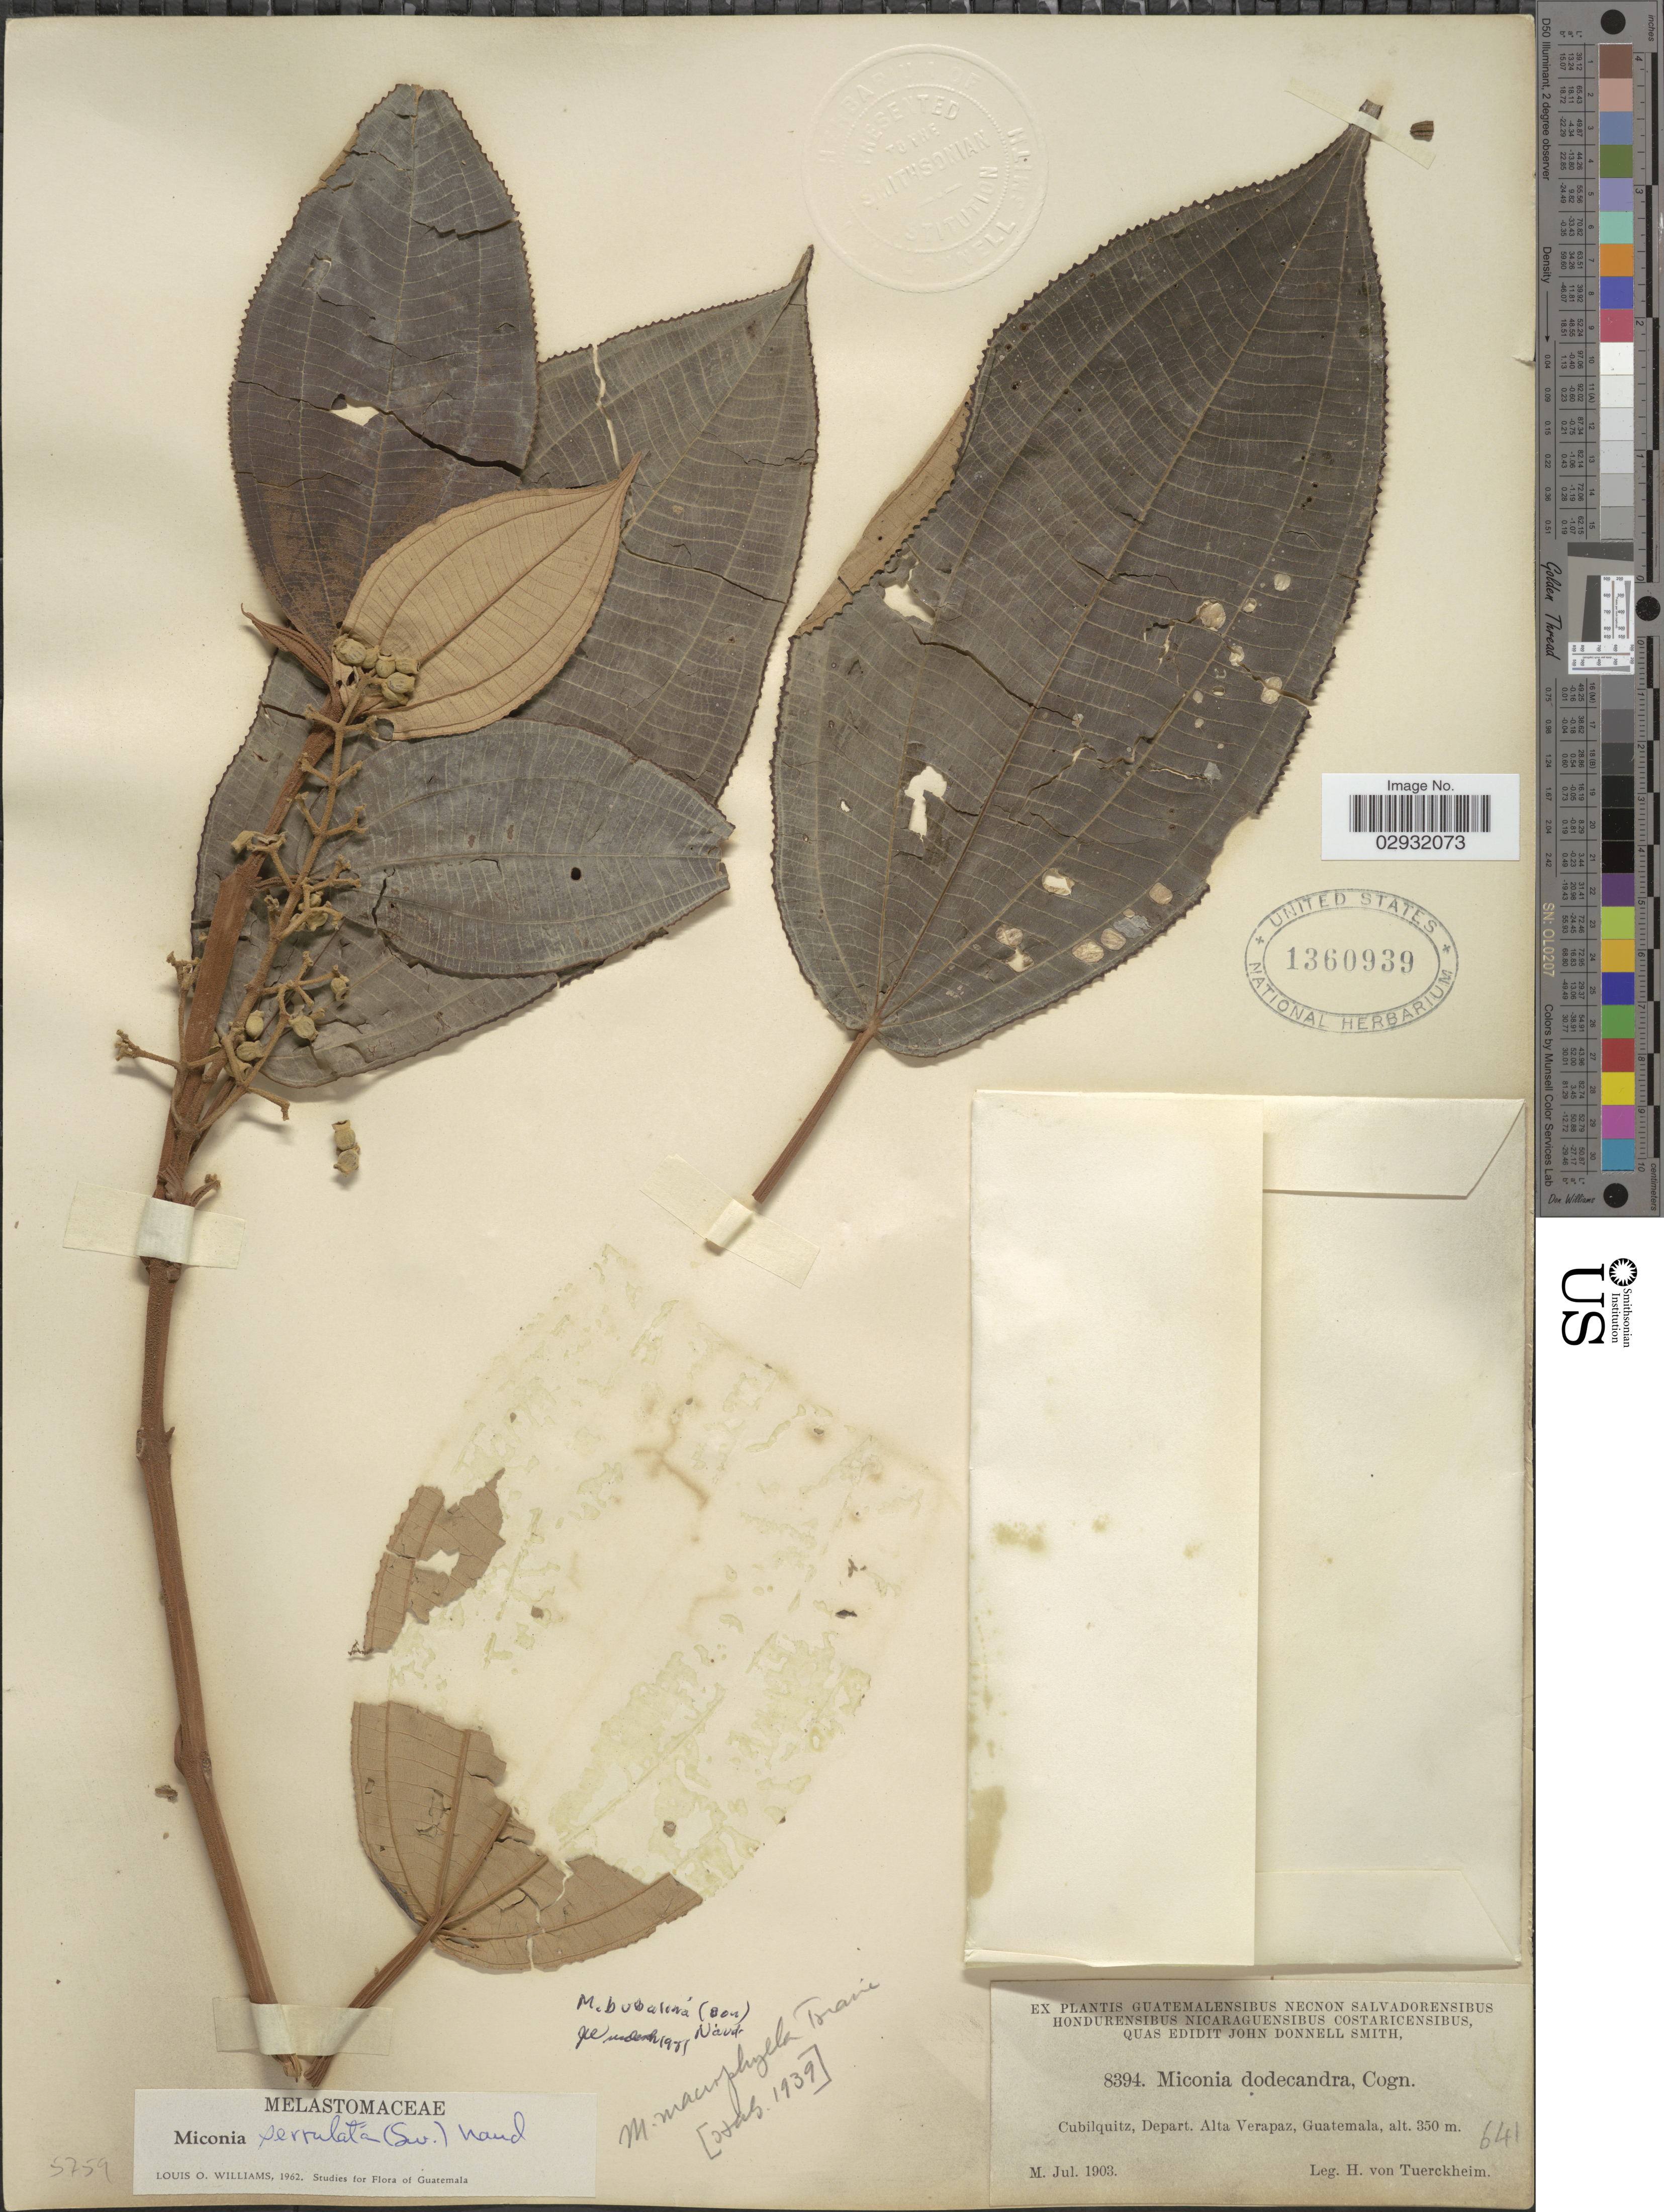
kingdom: Plantae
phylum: Tracheophyta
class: Magnoliopsida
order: Myrtales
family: Melastomataceae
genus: Miconia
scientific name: Miconia bubalina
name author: Naudin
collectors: H. von Türckheim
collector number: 8394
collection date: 1903-07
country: Guatemala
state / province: Alta Verapaz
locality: Cubilquitz, Depart. Alta Verapaz, Guatemala.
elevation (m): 350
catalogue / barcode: US 1360939